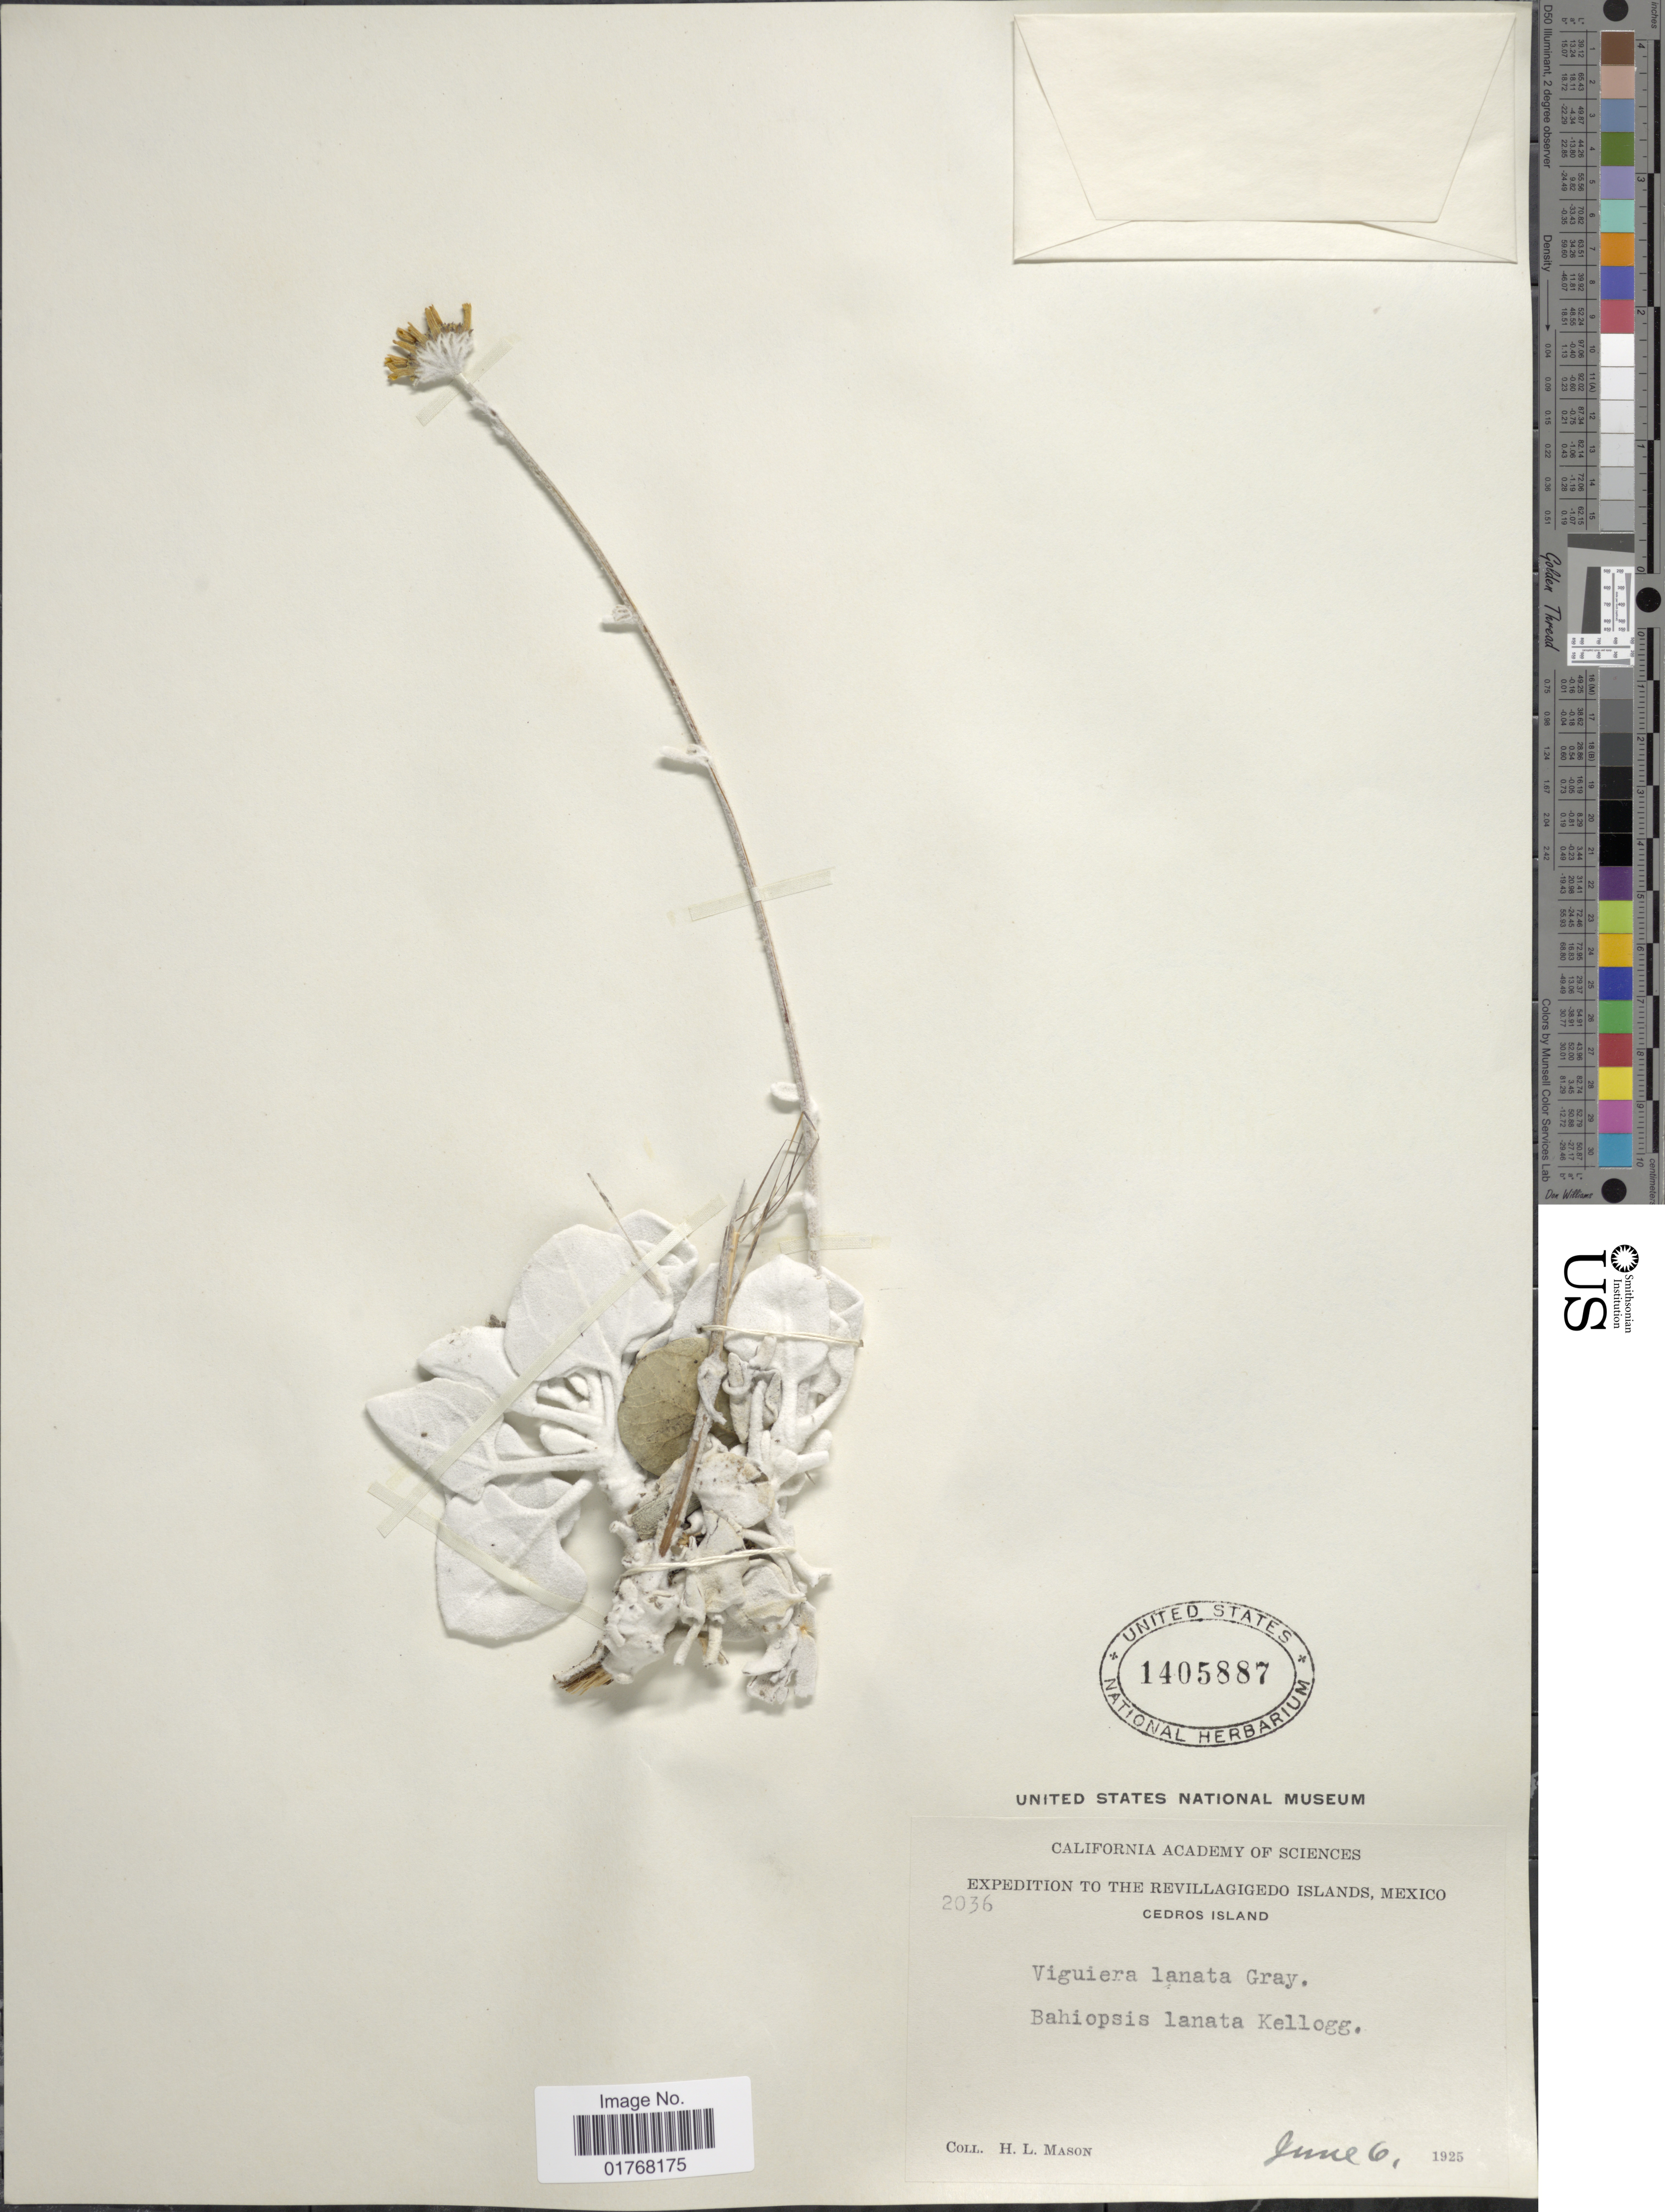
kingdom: Plantae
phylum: Tracheophyta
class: Magnoliopsida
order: Asterales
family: Asteraceae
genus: Viguiera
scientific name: Viguiera lanata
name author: (Kellogg) A. Gray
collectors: H. L. Mason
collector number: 2036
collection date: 1925-06-06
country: Mexico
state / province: Colima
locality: The Revillagigedo Islands, Cedros Islands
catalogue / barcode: US 1405887